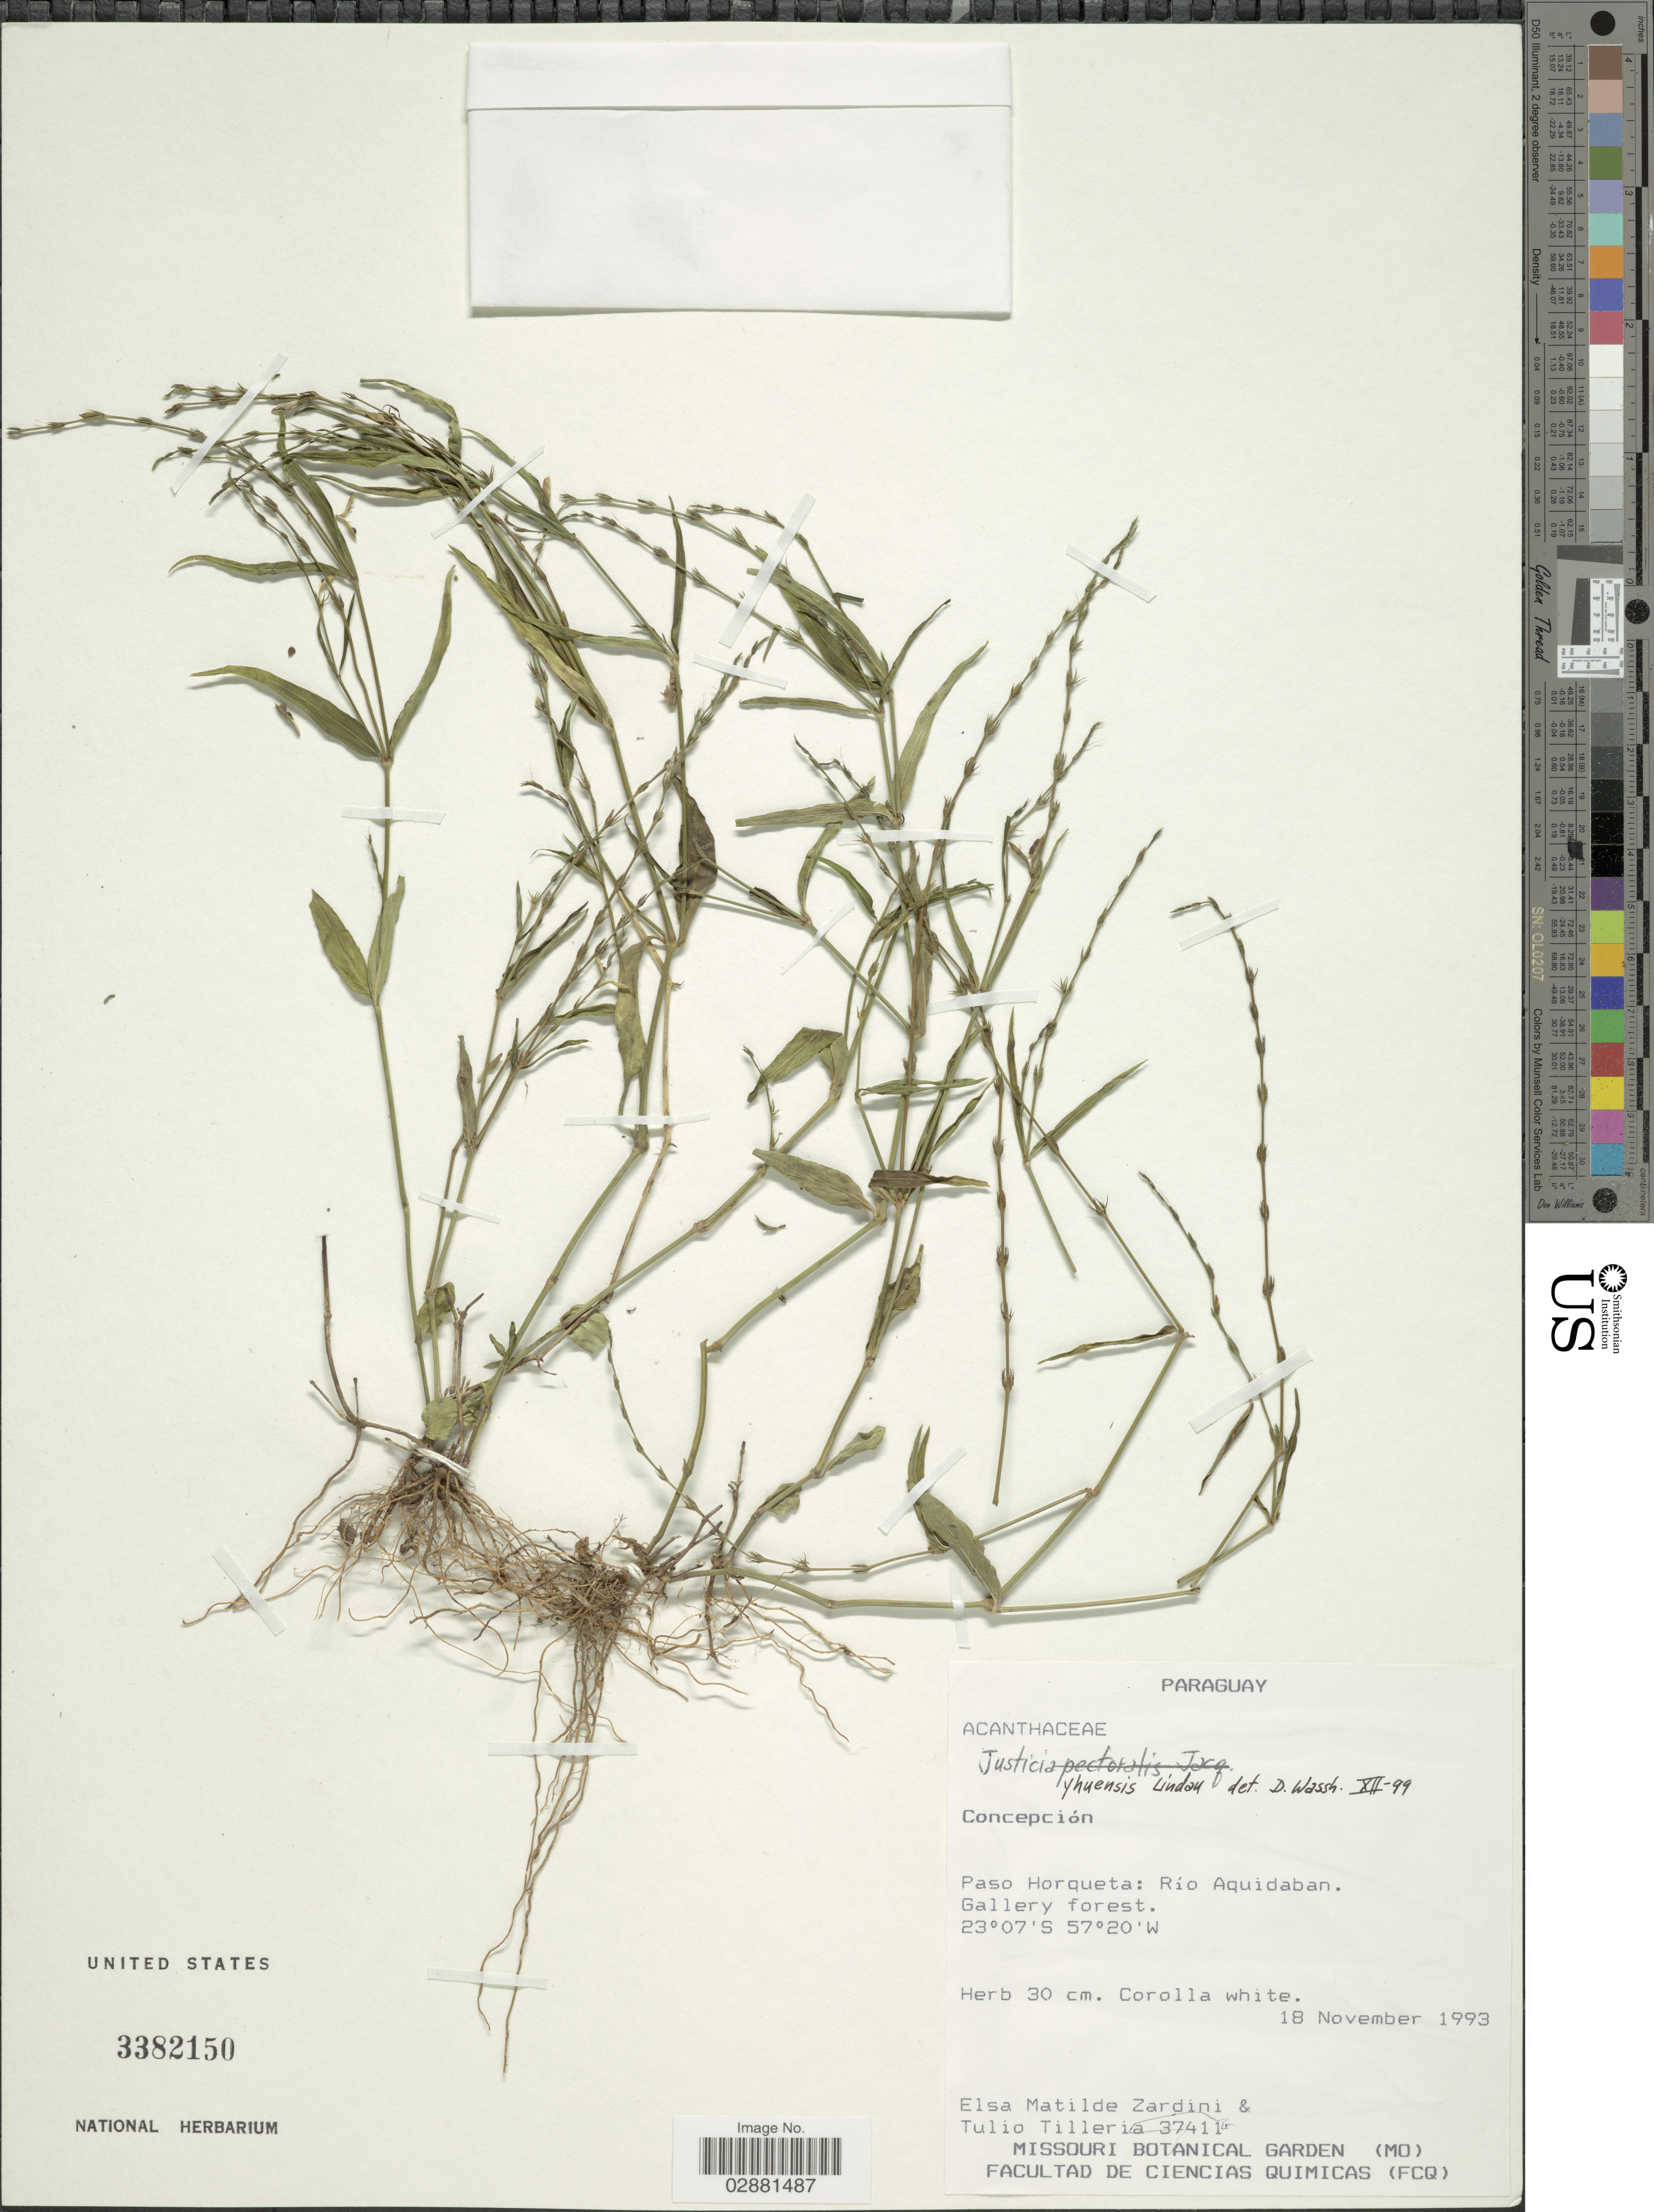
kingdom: Plantae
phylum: Tracheophyta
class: Magnoliopsida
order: Lamiales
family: Acanthaceae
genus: Justicia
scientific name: Justicia yhuensis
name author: Lindau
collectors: E. M. Zardini & T. Tilleria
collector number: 37411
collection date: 1993-11-18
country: Paraguay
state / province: Concepcion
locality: Paso Horqueta: Rio Aquidaban, Gallery forest.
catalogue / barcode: US 3382150